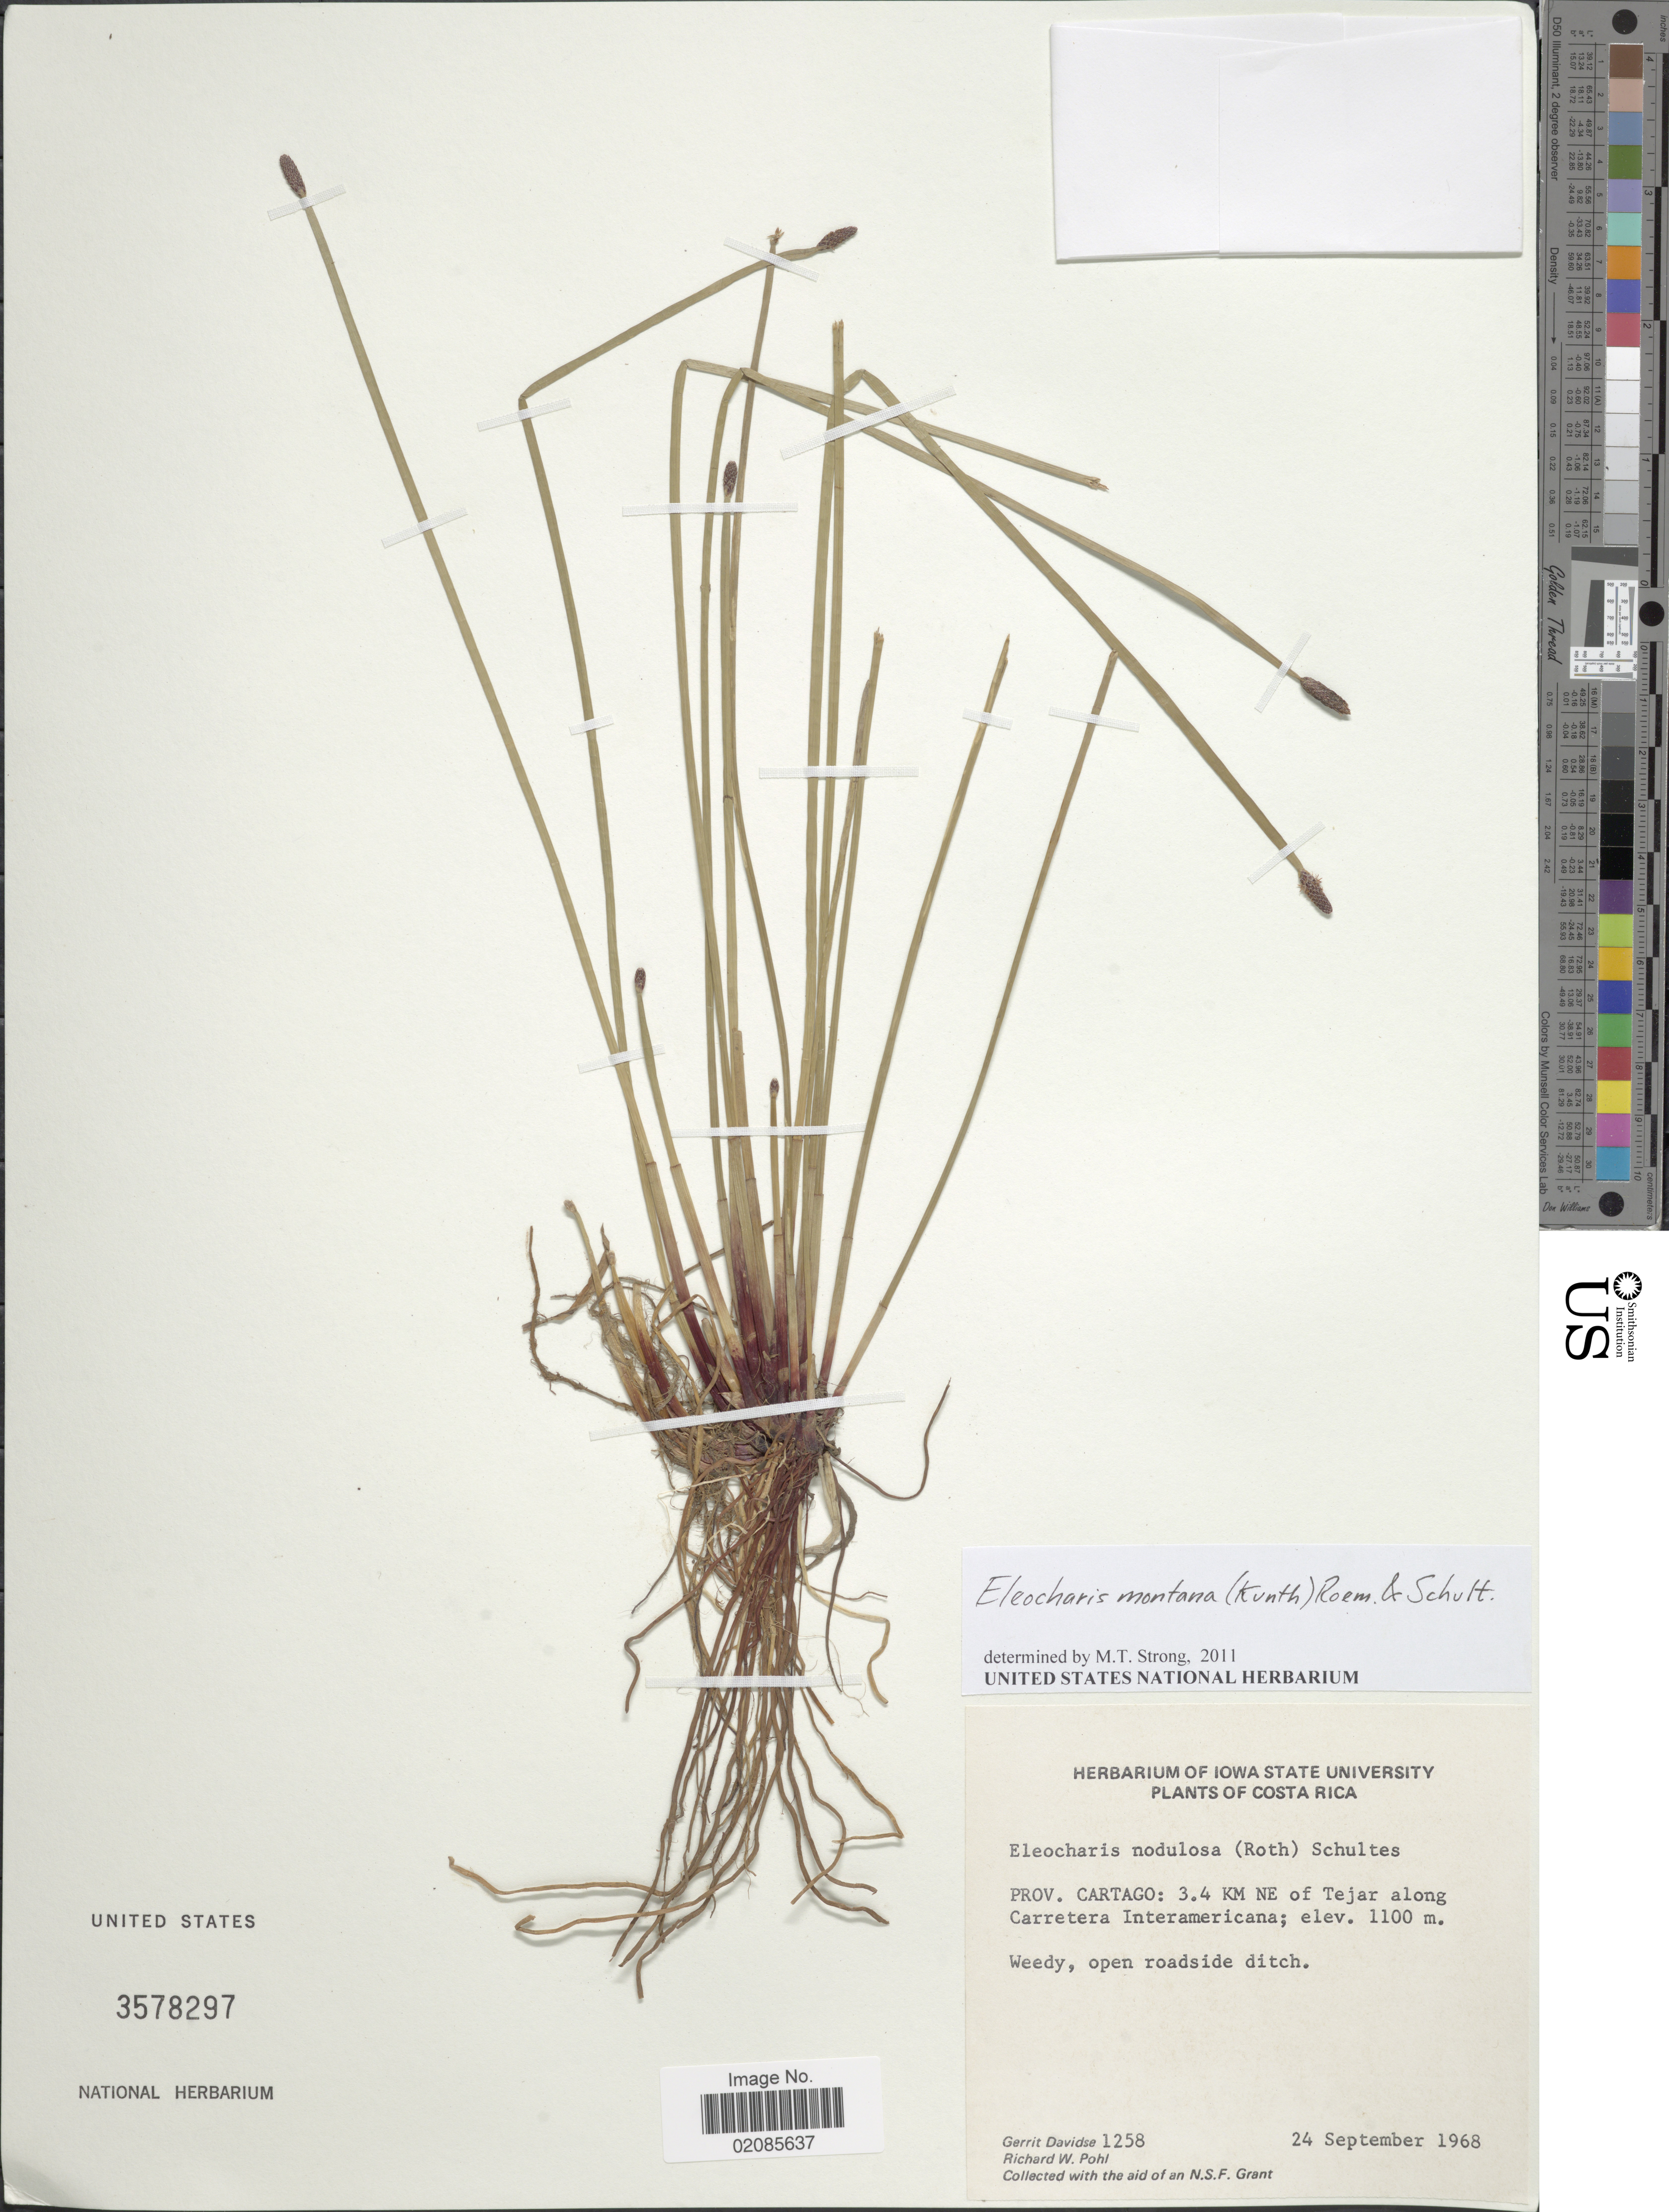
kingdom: Plantae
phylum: Tracheophyta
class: Liliopsida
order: Poales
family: Cyperaceae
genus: Eleocharis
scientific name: Eleocharis montana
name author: (Kunth) Roem. & Schult.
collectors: G. Davidse & R. W. Pohl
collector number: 1258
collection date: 1968-09-24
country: Costa Rica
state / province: Cartago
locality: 3.4 KM NE of Tejar along Carretera Interamericana; open roadside ditch.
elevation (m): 1100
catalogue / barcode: US 3578297